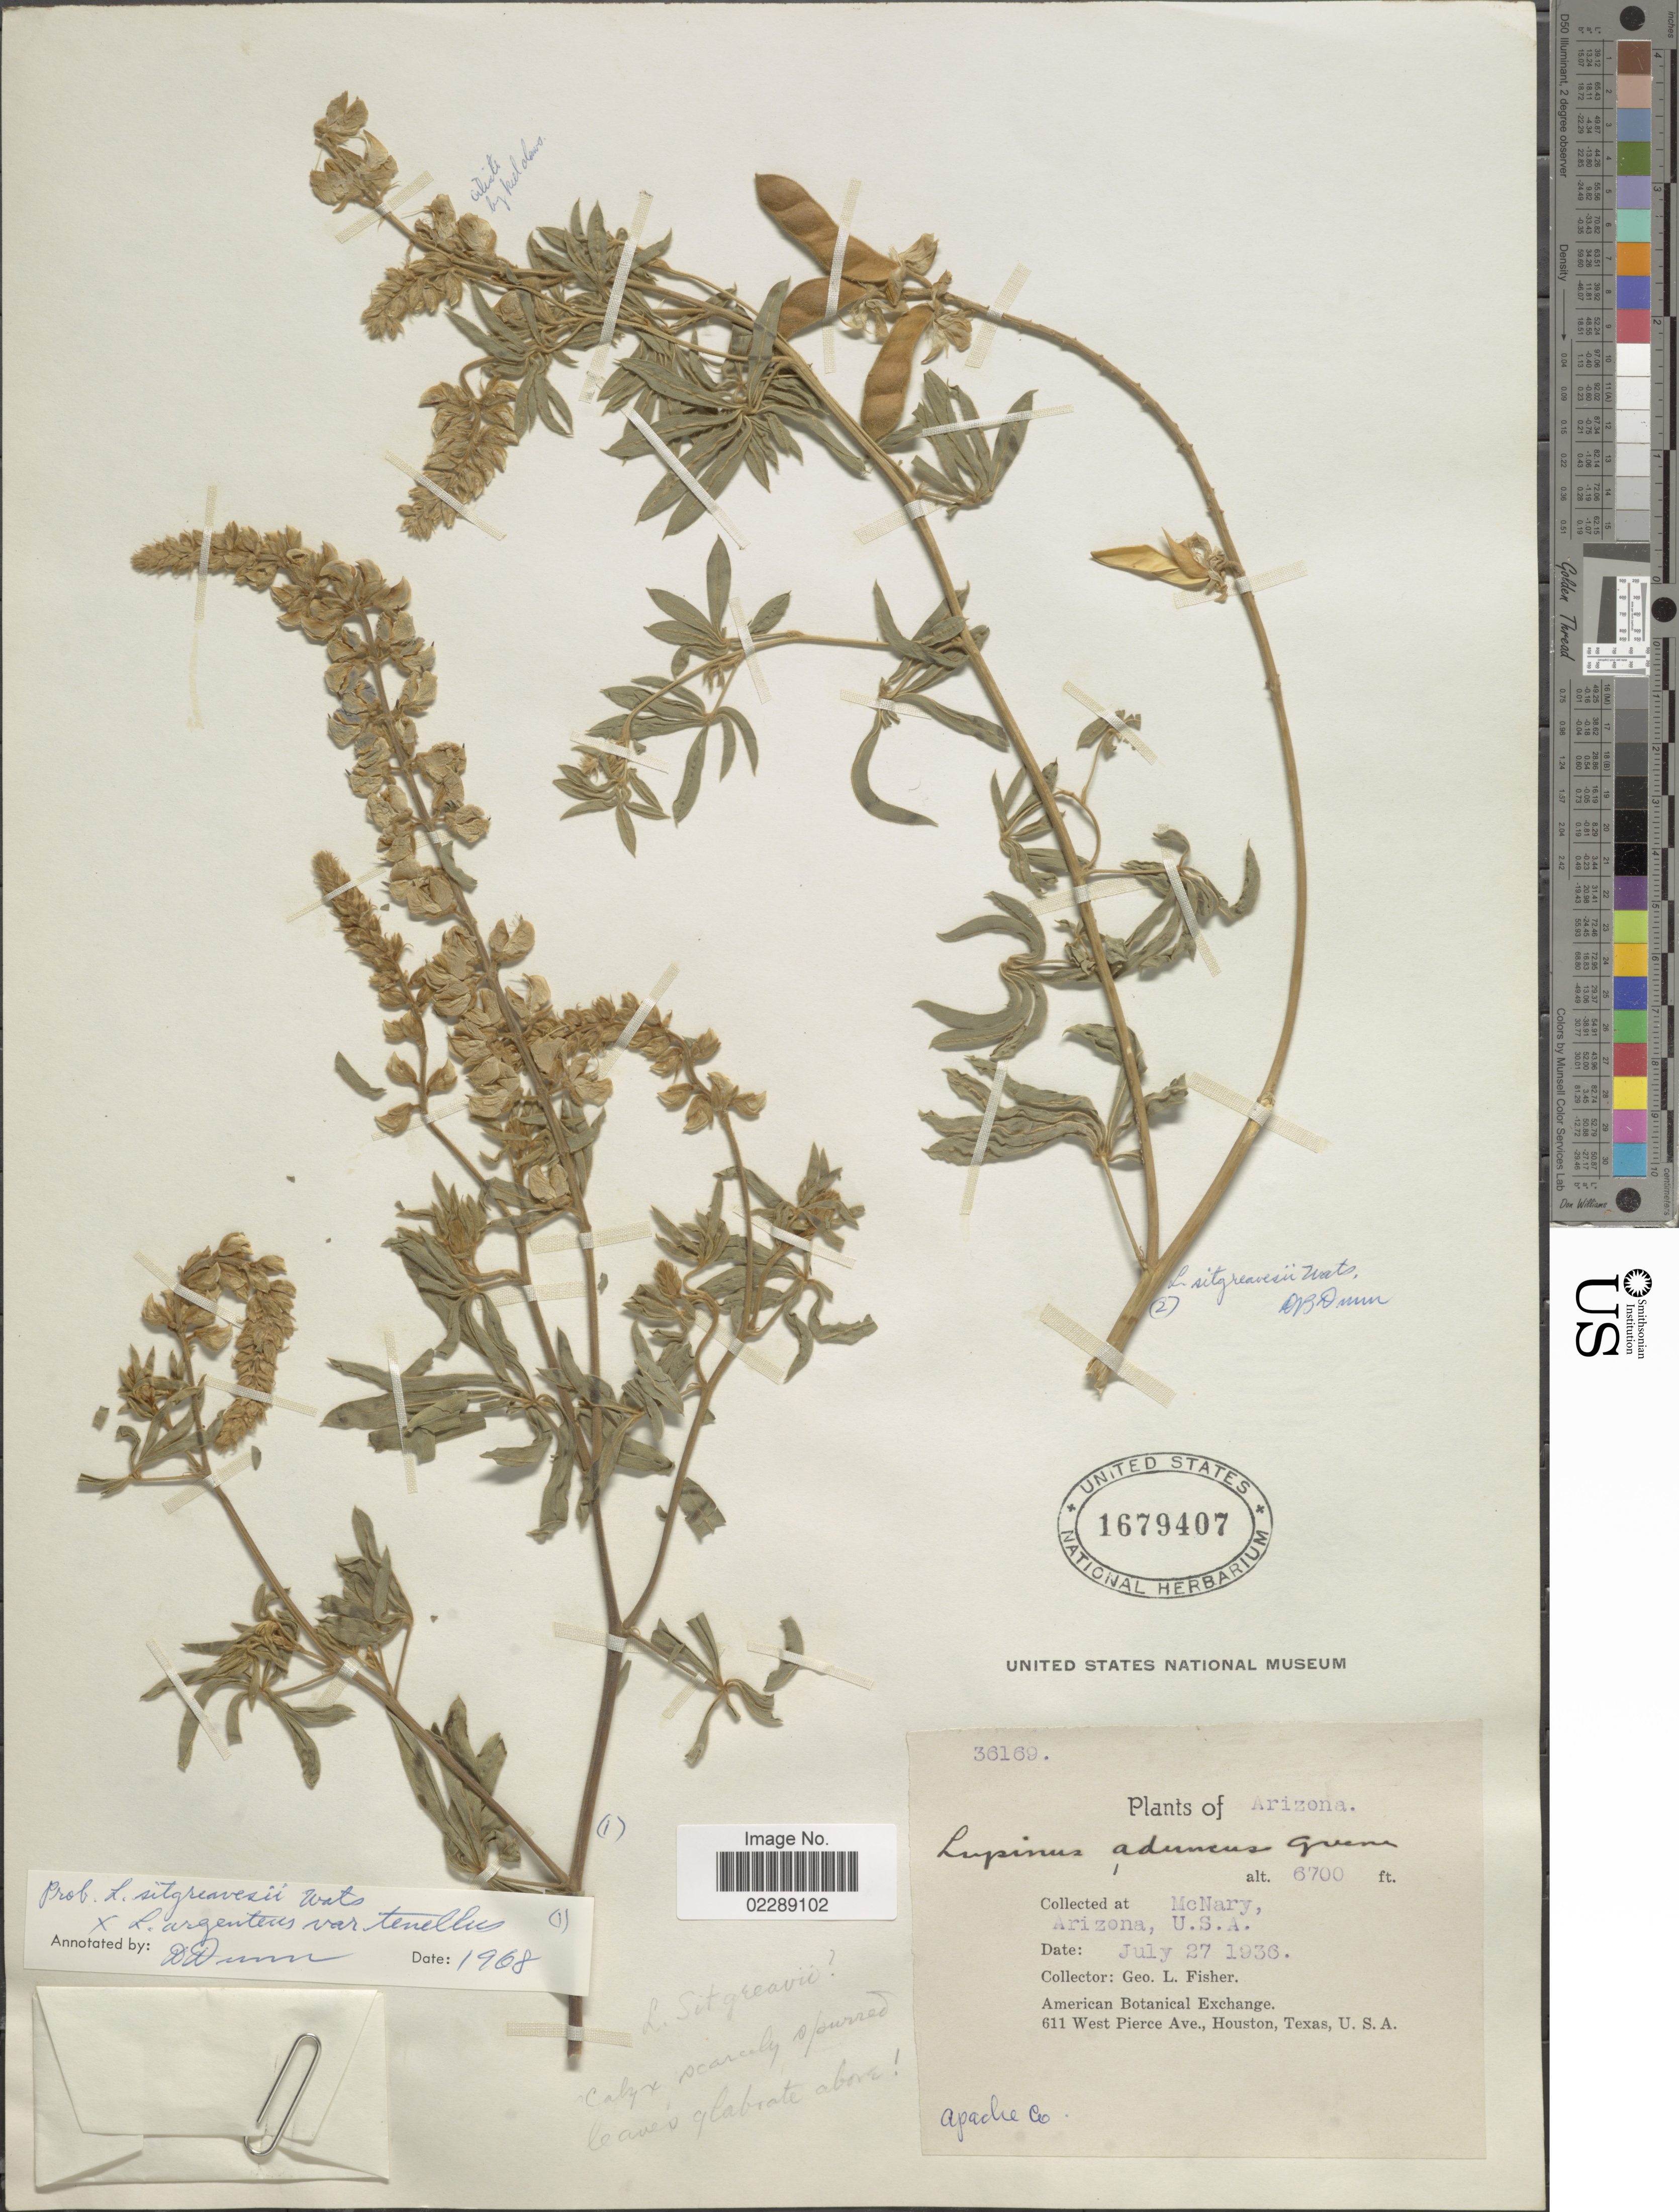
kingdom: Plantae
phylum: Tracheophyta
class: Magnoliopsida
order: Fabales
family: Fabaceae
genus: Lupinus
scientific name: Lupinus sp.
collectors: G. L. Fisher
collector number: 36169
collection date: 1936-07-27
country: United States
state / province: Arizona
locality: McNary, Arizona, U. S. A.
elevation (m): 2042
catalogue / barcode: US 1679407